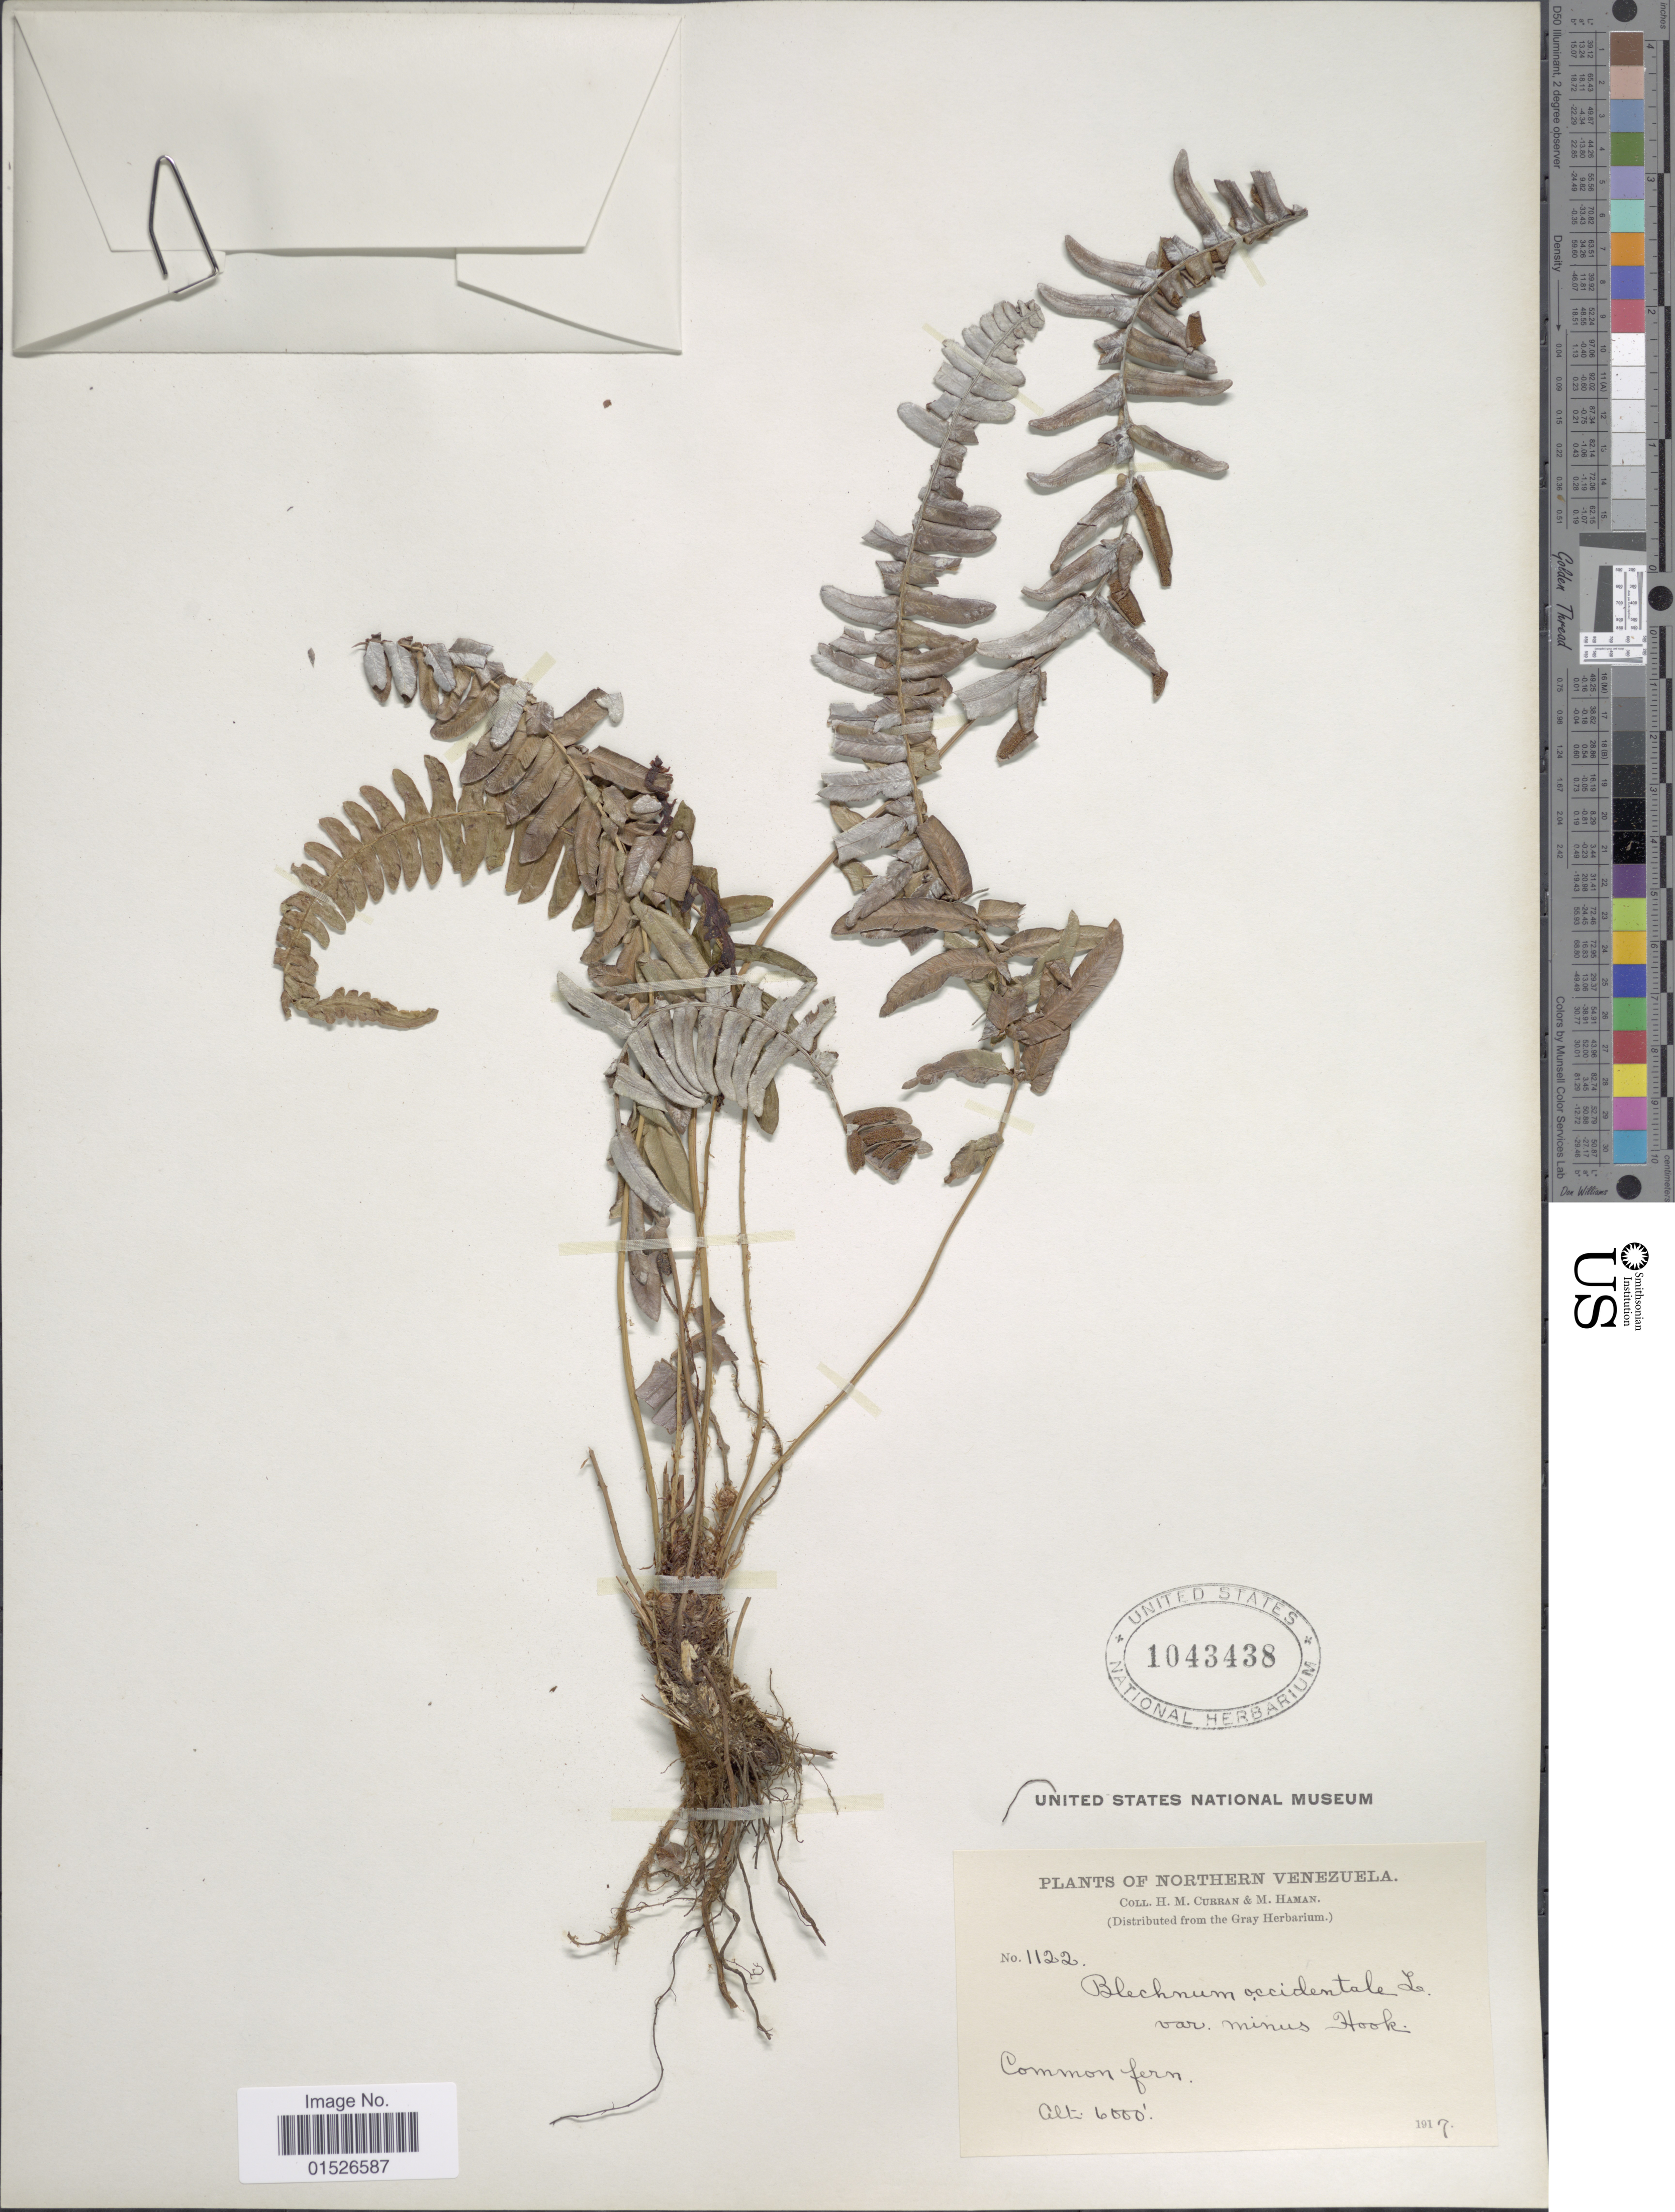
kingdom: Plantae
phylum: Tracheophyta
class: Polypodiopsida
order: Polypodiales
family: Blechnaceae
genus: Blechnum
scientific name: Blechnum occidentale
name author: L.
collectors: H. M. Curran & M. Haman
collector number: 1122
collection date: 1917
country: Venezuela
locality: Northern Venezuela.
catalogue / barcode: US 1043438